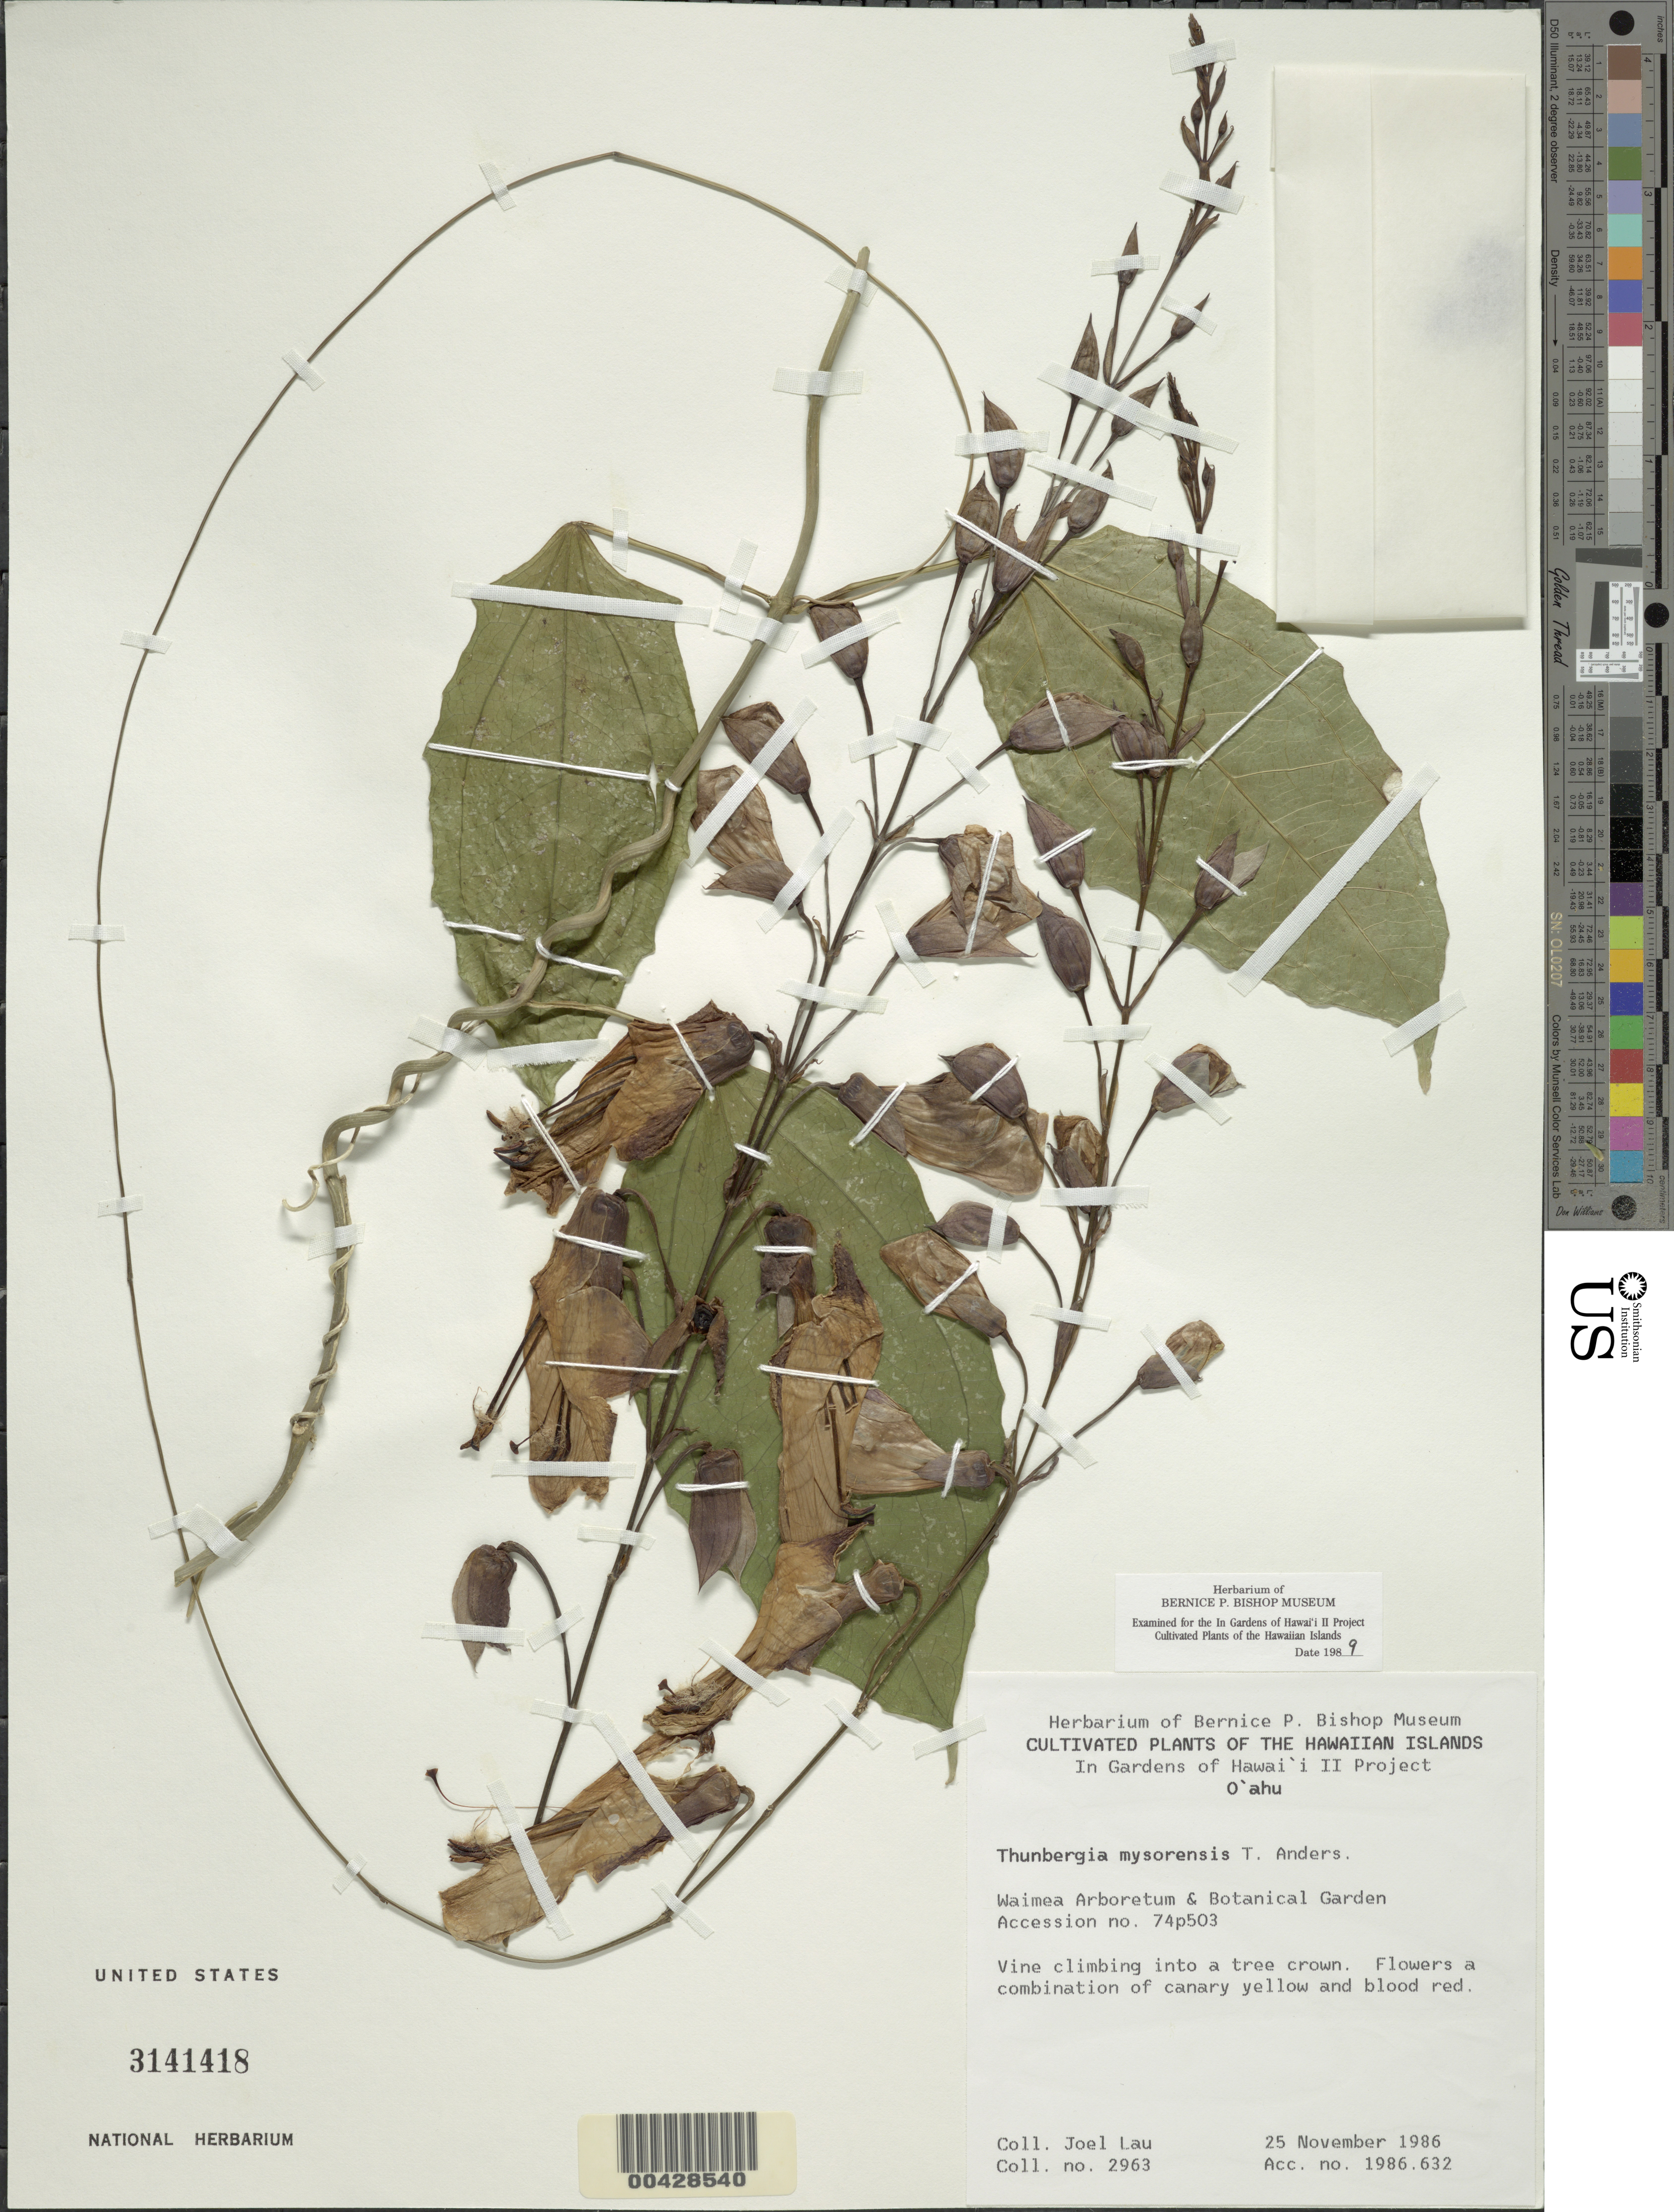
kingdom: Plantae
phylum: Tracheophyta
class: Magnoliopsida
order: Lamiales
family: Acanthaceae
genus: Thunbergia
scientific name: Thunbergia mysorensis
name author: (Wight) T. Anderson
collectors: J. Lau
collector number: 2963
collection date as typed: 25 Nov 1986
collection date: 1986-11-25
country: United States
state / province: Hawaii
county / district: Honolulu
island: Oahu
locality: Waimea Arboretum and Botanical Garden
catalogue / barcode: US 3141418